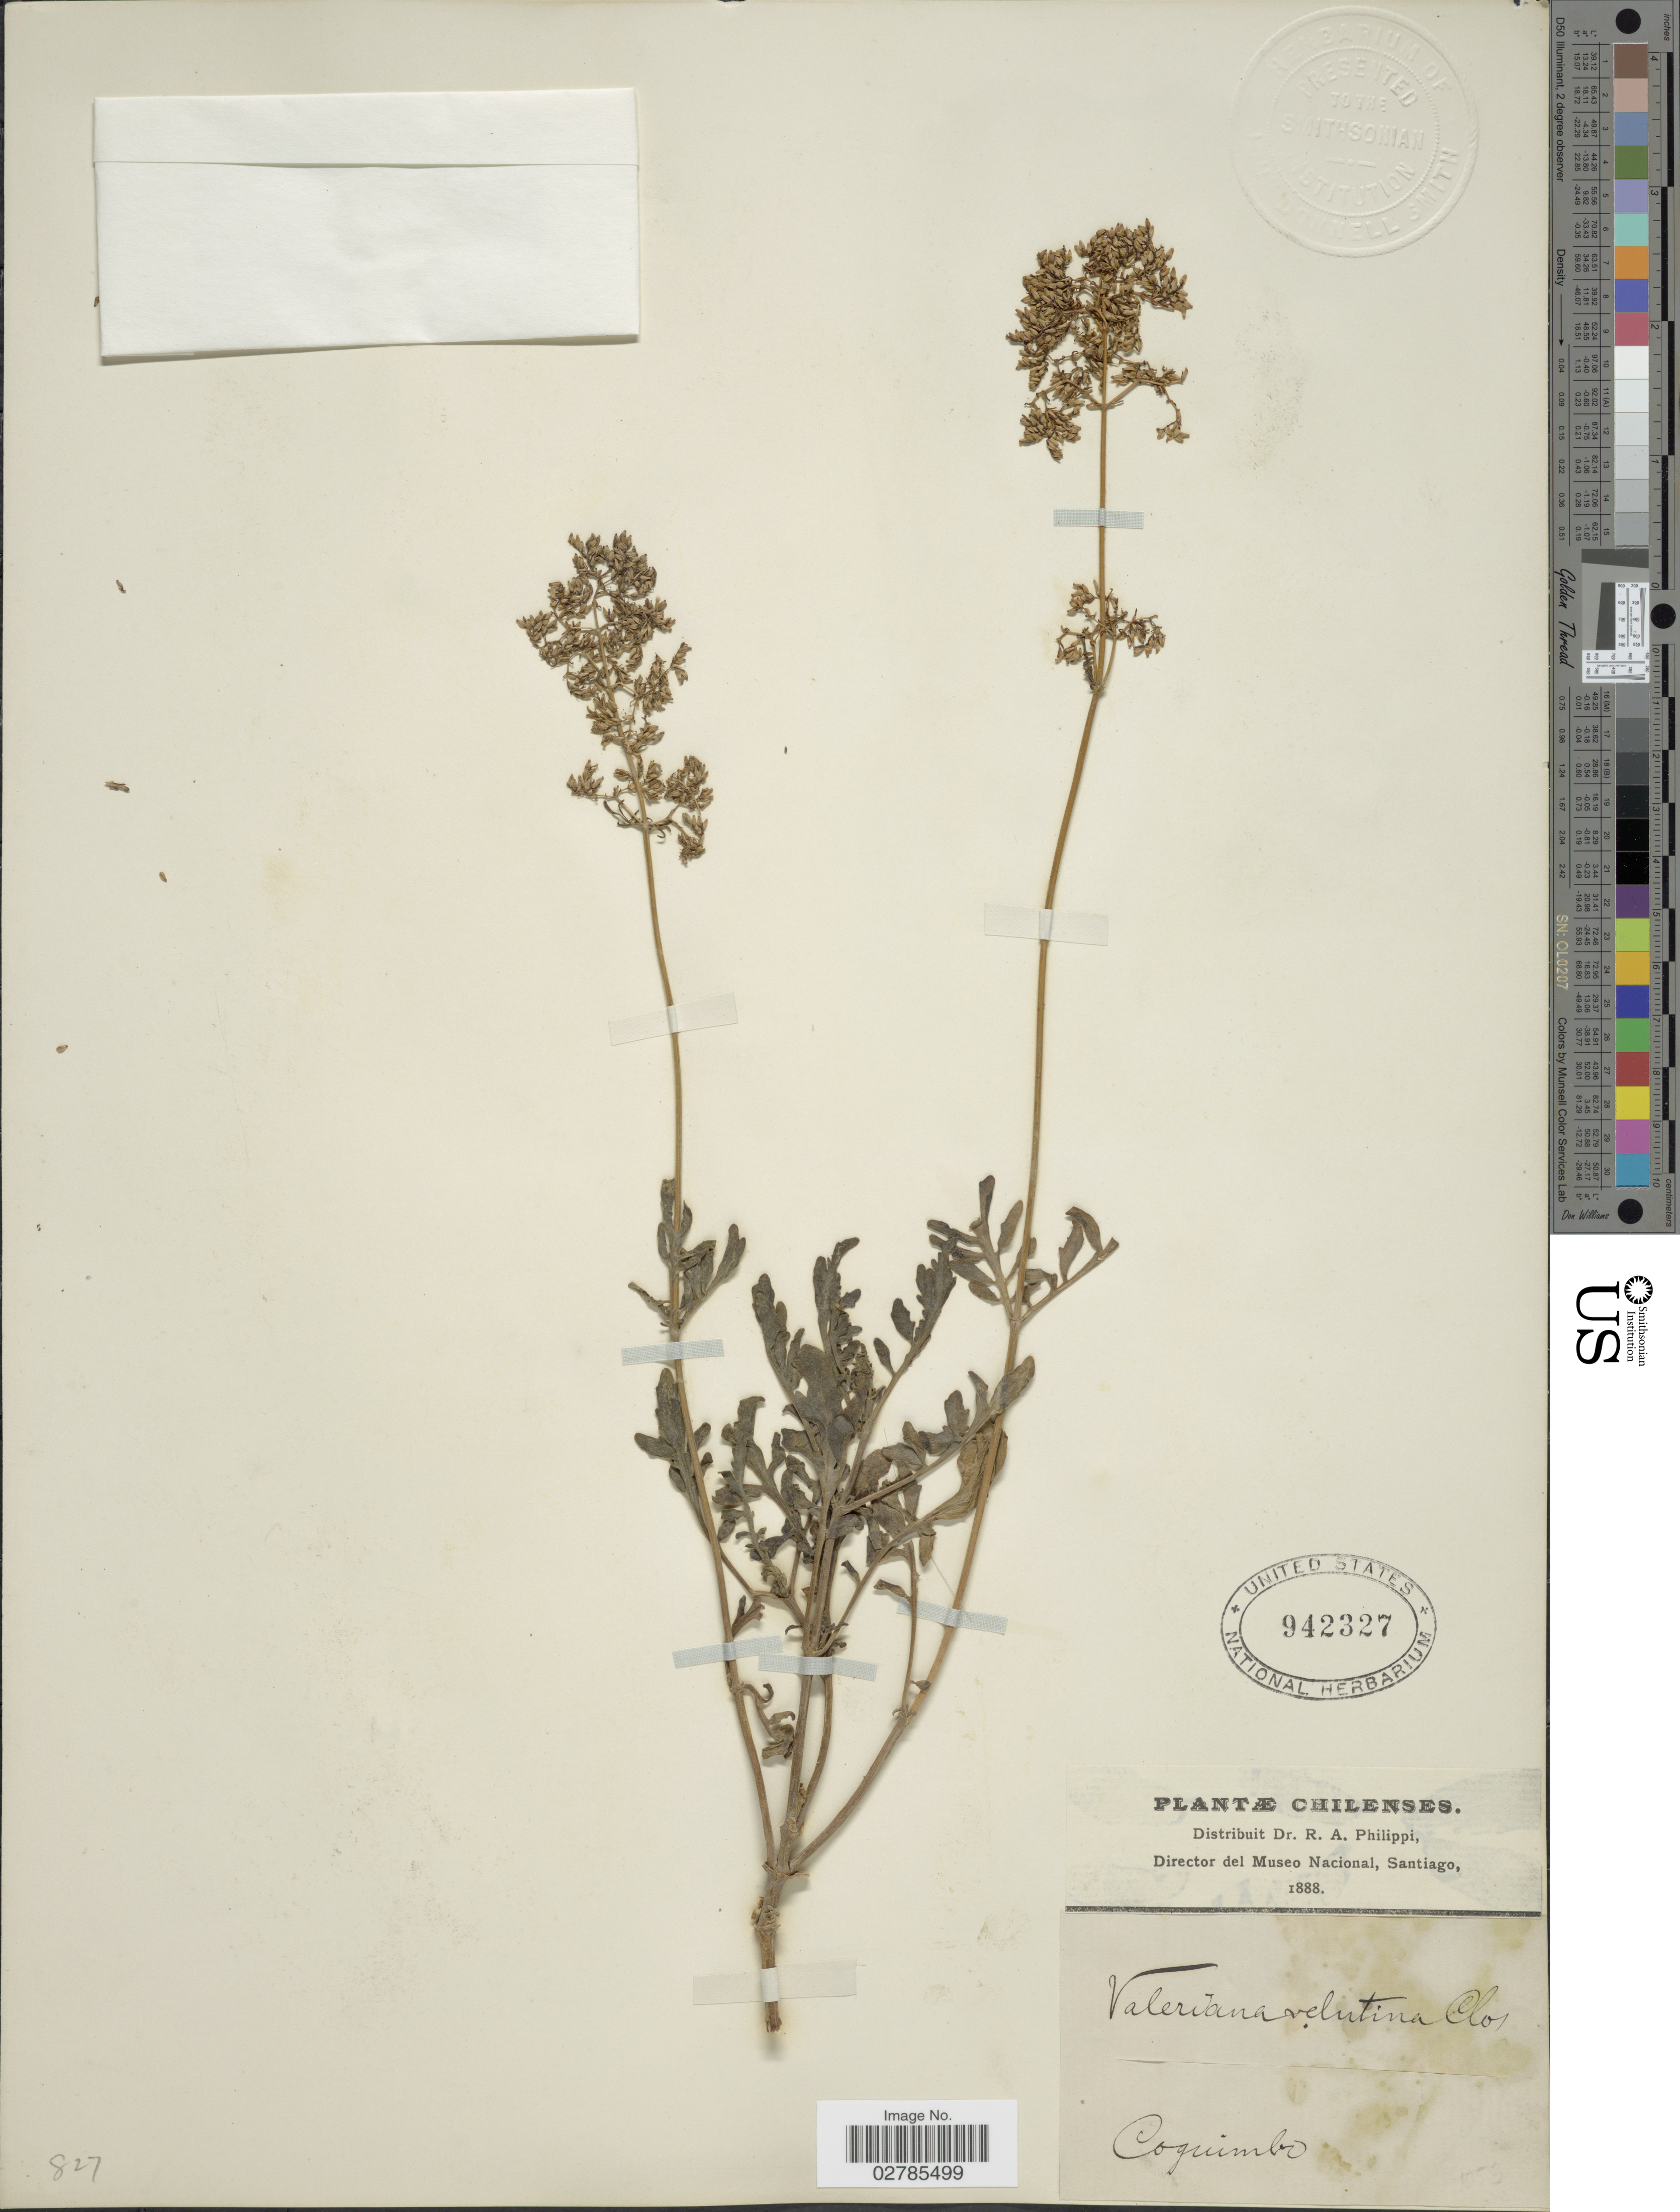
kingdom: Plantae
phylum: Tracheophyta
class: Magnoliopsida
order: Dipsacales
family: Caprifoliaceae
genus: Valeriana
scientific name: Valeriana velutina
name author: Clos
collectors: R. A. Philippi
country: Chile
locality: Coguimbo.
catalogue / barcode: US 942327